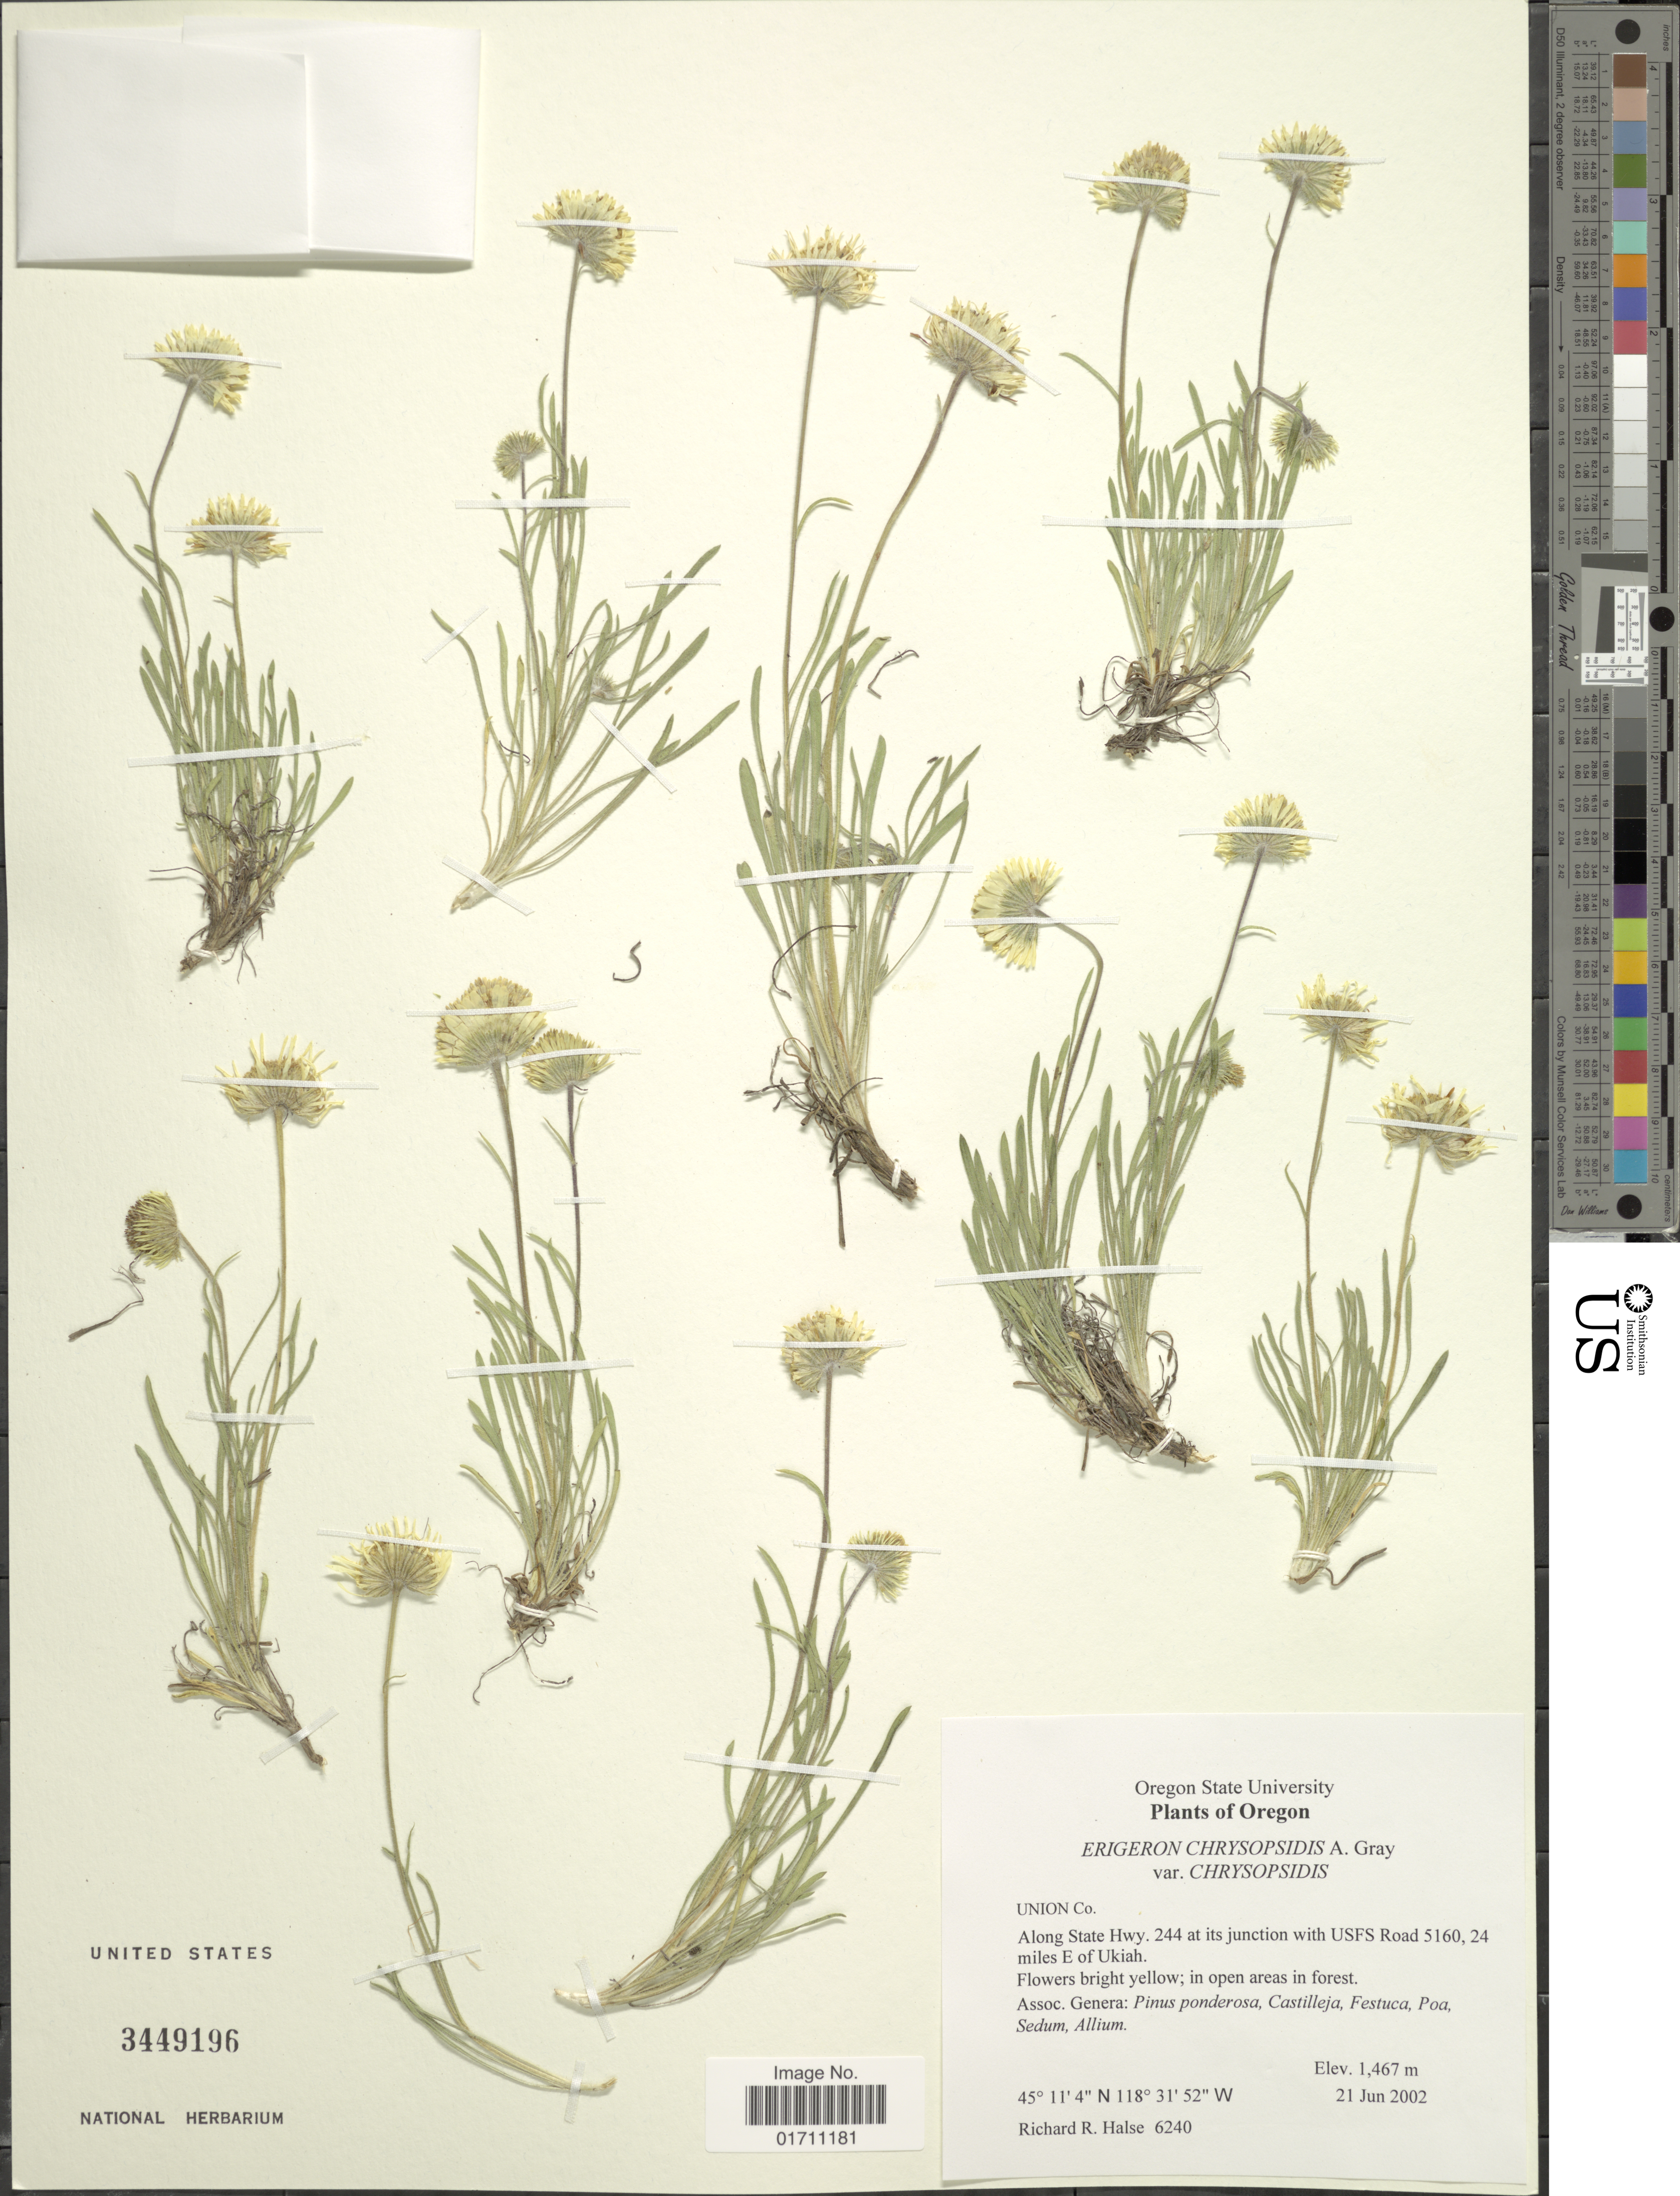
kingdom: Plantae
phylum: Tracheophyta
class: Magnoliopsida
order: Asterales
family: Asteraceae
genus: Erigeron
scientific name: Erigeron chrysopsidis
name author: A. Gray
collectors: R. Halse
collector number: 6240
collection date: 2002-06-21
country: United States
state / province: Oregon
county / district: Union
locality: Union Co. Along State Hwy. 244 at its junction with USFS Road 5160, 24 miles E of Ukiah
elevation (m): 1467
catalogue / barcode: US 3449196